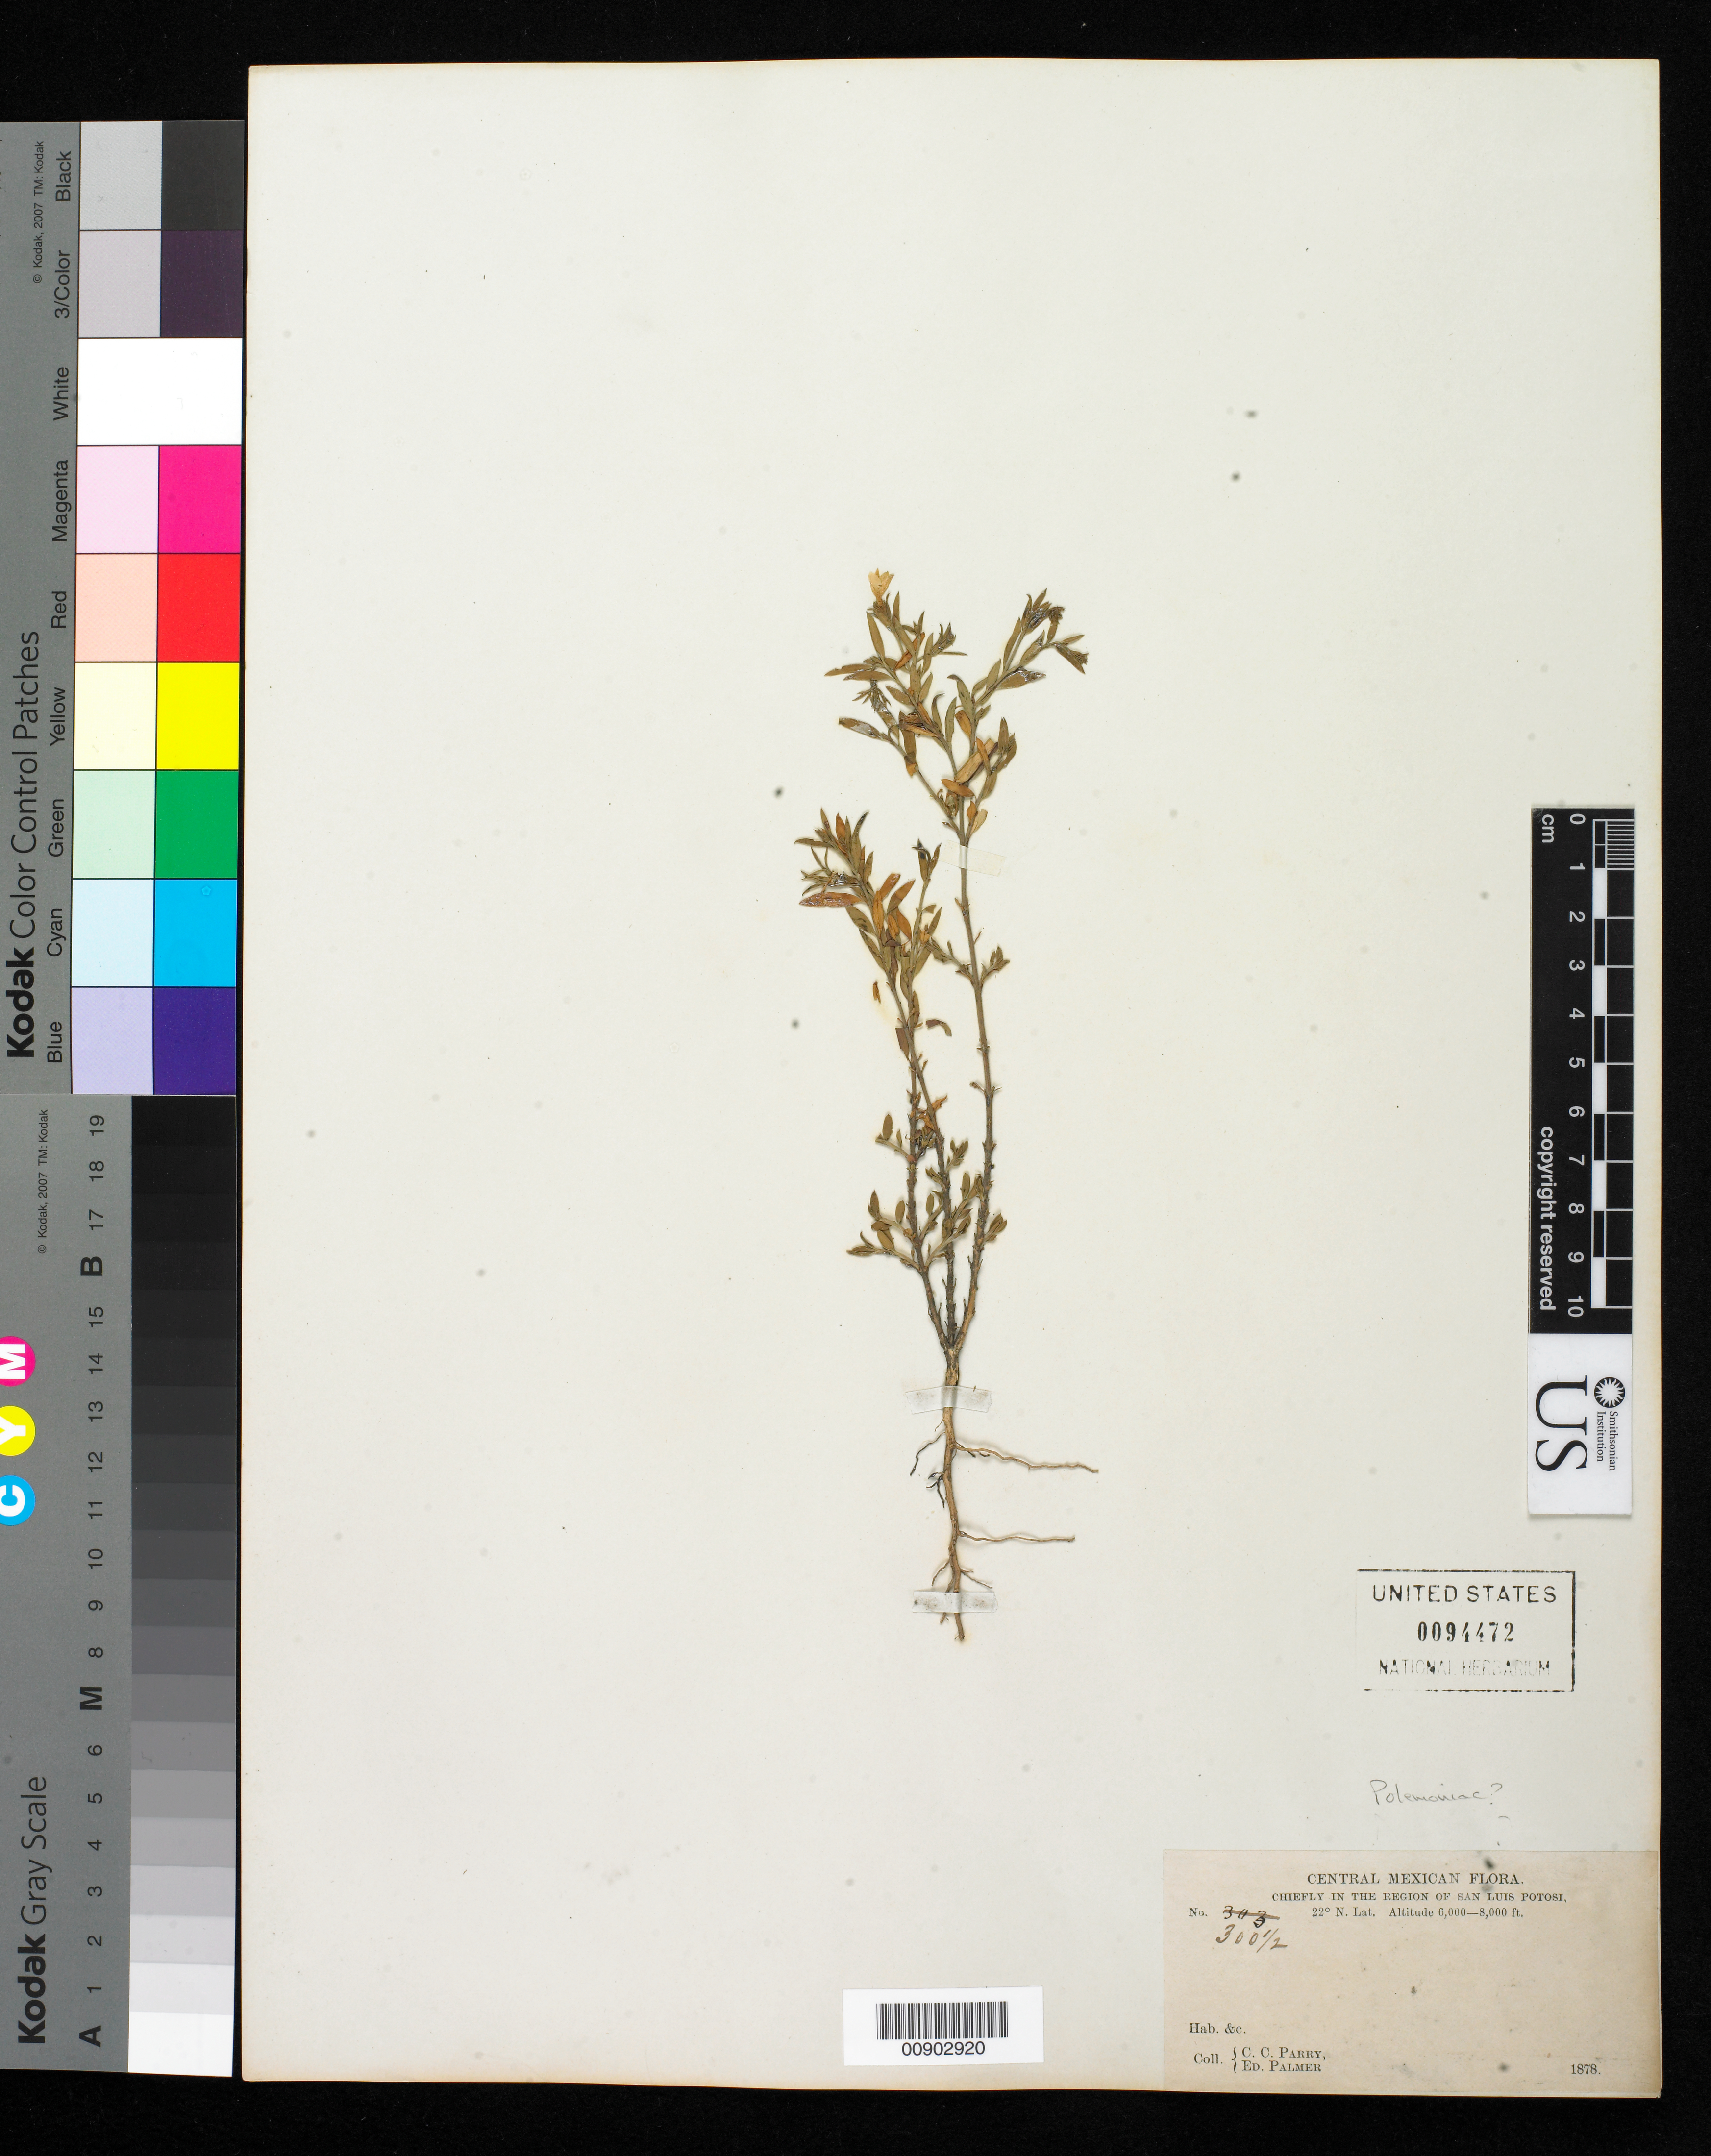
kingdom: Plantae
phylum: Tracheophyta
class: Magnoliopsida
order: Ericales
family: Polemoniaceae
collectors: C. C. Parry & E. Palmer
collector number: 300½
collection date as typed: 1878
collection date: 1878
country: Mexico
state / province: San Luis Potosí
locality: Chiefly in the region of San Luis Potosí.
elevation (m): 1829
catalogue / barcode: US 94472